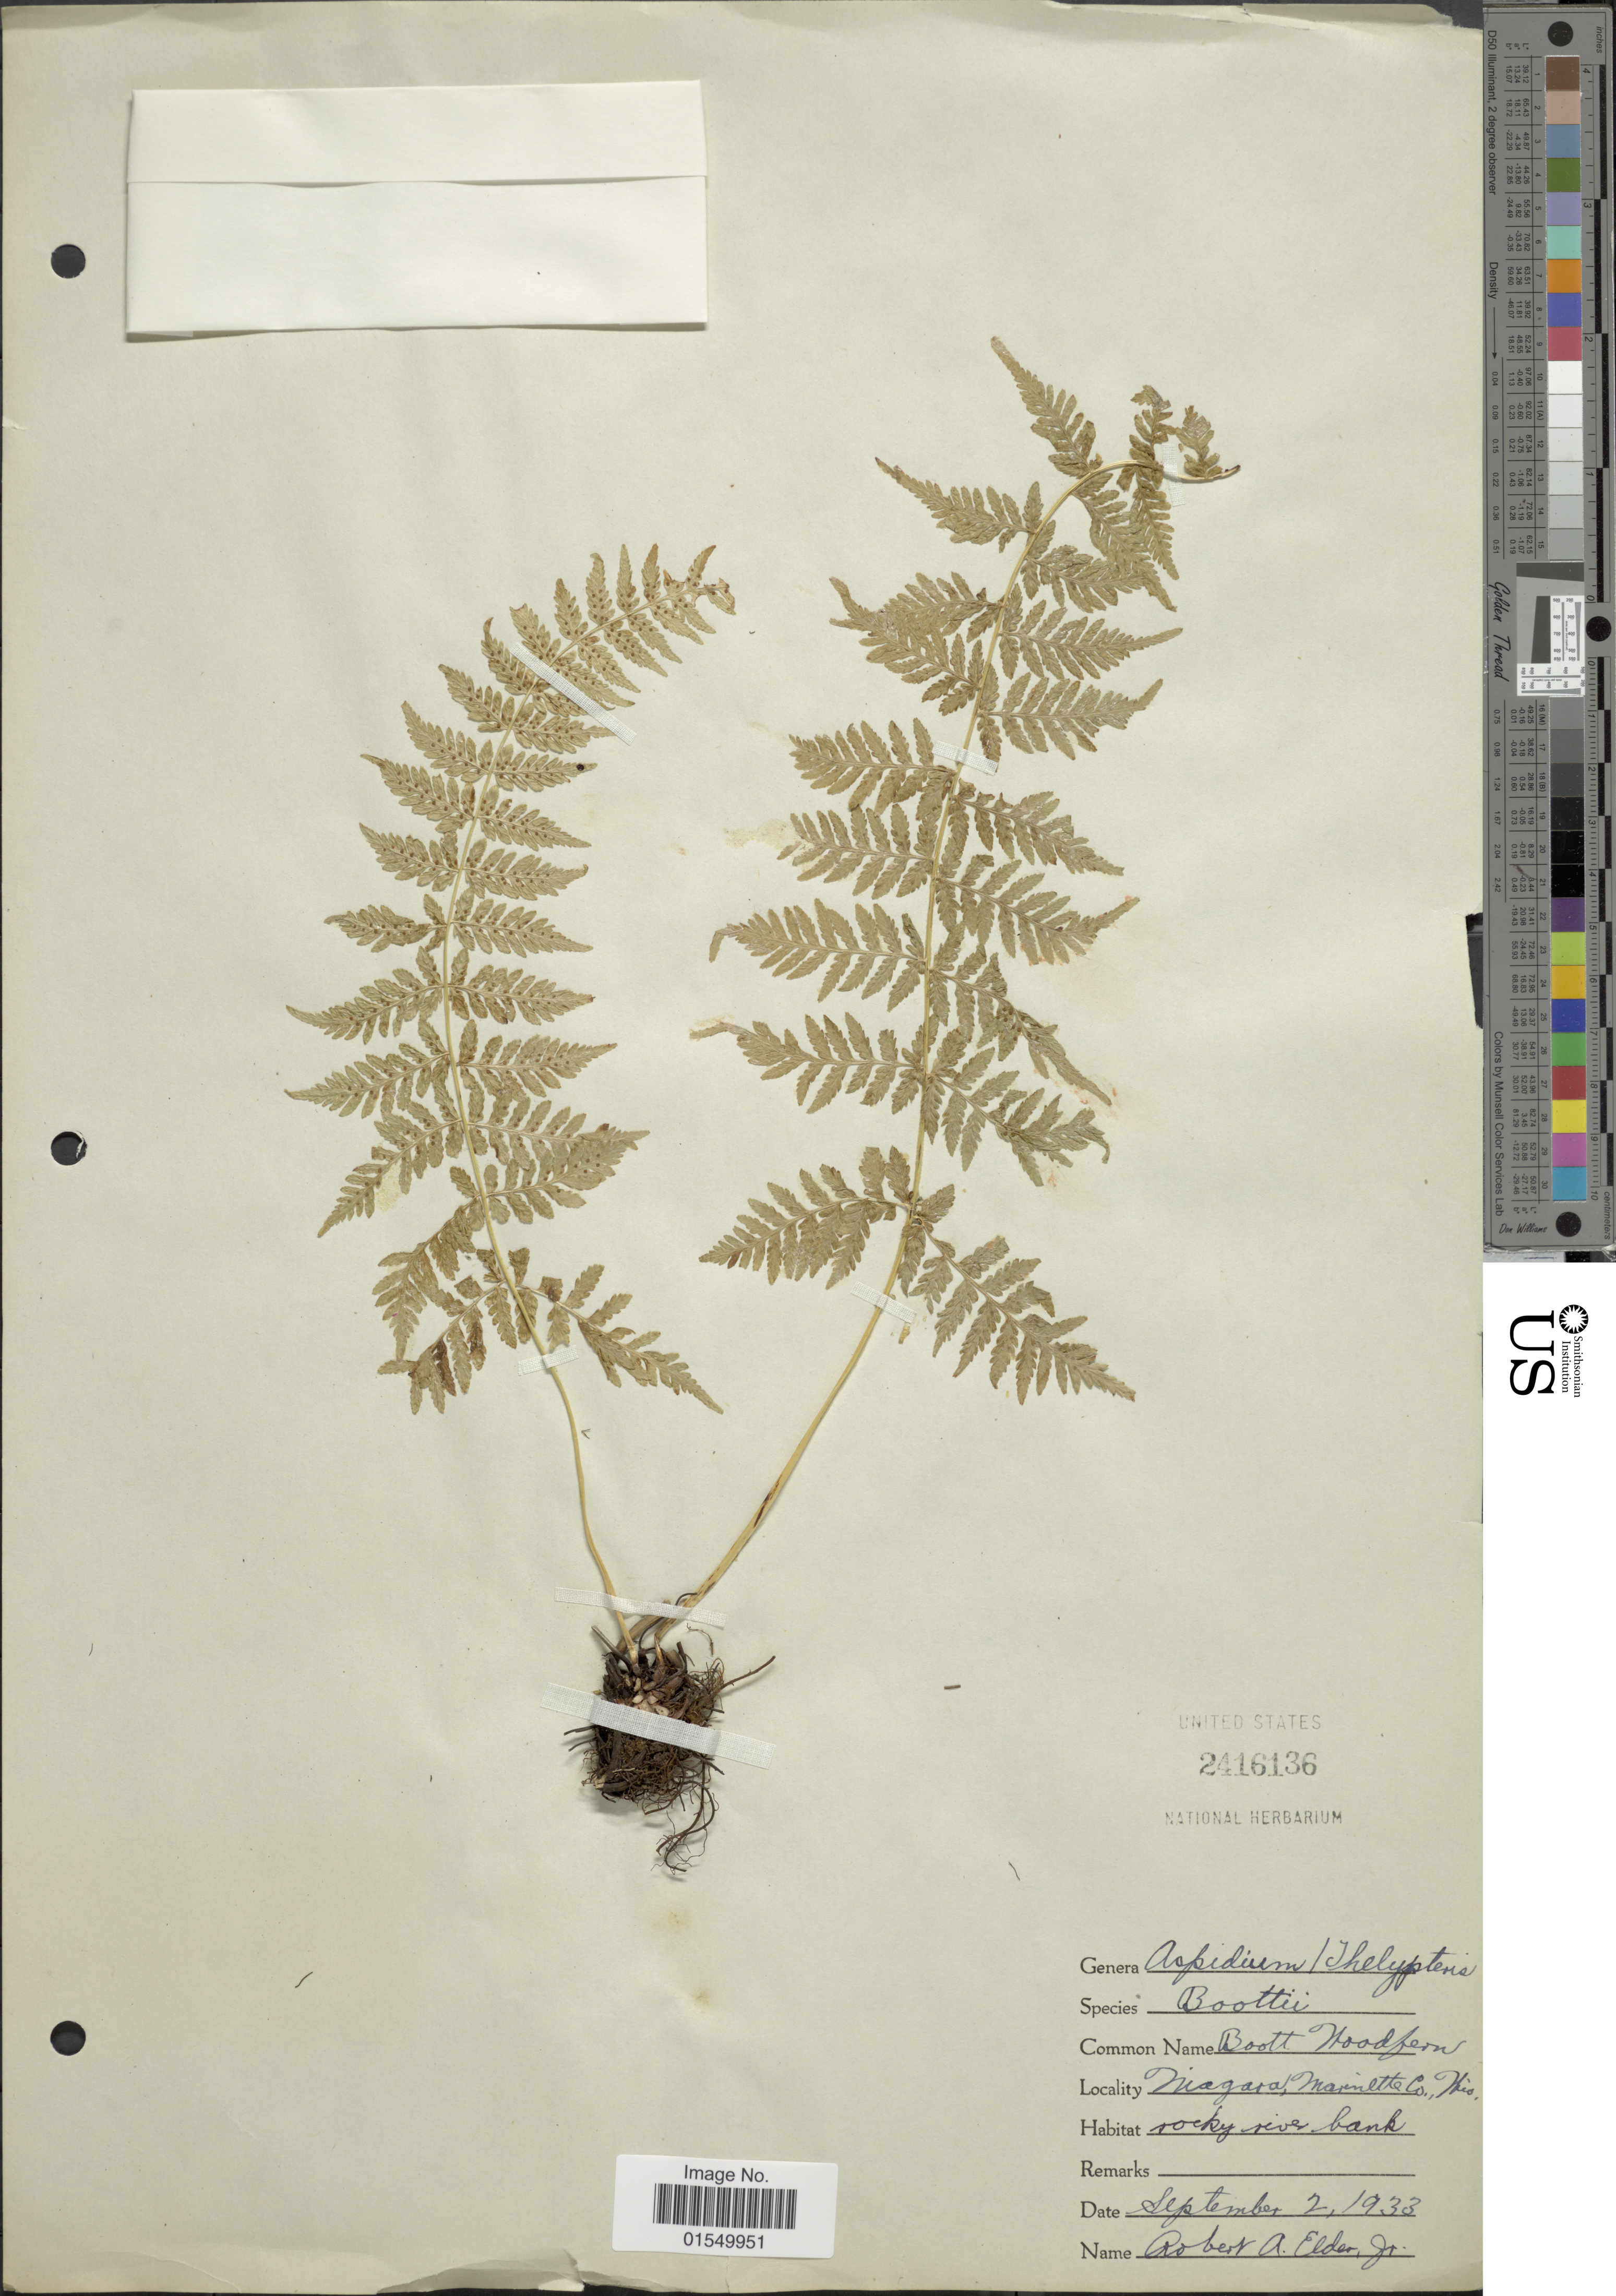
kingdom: Plantae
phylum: Tracheophyta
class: Polypodiopsida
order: Polypodiales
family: Dryopteridaceae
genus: Dryopteris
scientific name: Dryopteris x boottii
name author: Underw.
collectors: R. E. Elder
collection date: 1933-09-02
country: United States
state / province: Wisconsin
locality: Niagara, Marinette Co.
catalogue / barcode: US 2416136